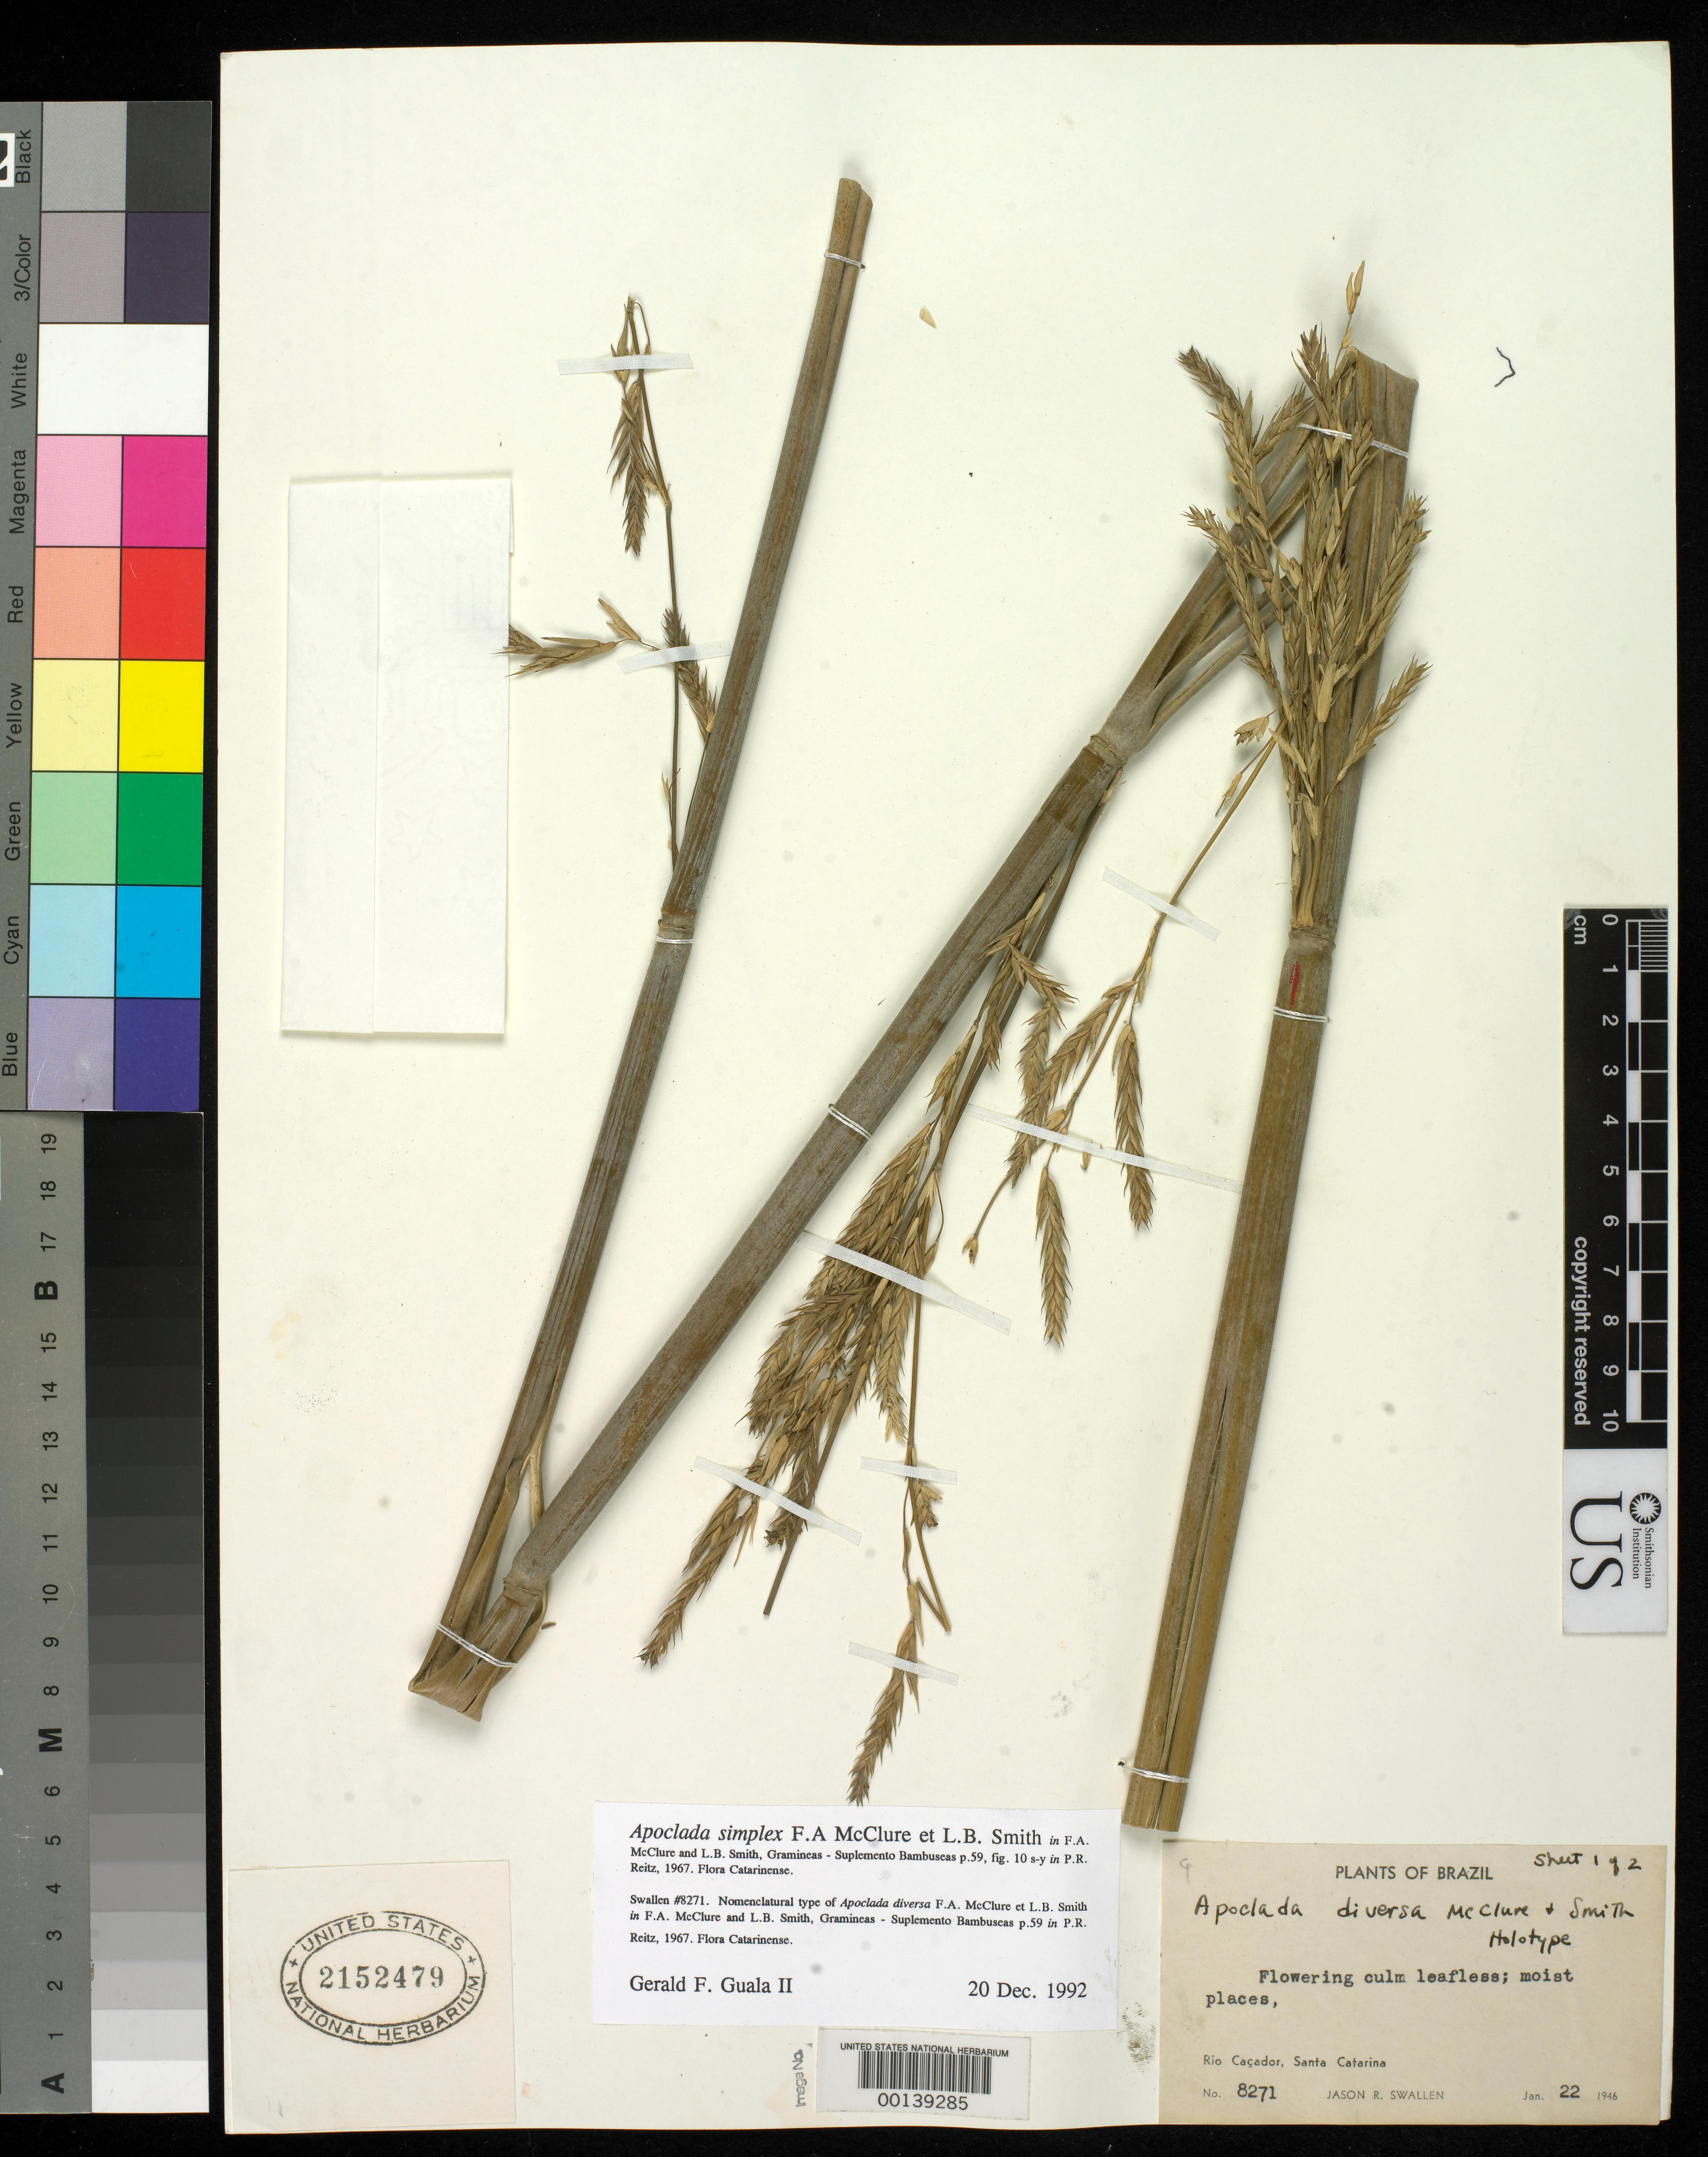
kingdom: Plantae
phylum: Tracheophyta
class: Liliopsida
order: Poales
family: Poaceae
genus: Apoclada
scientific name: Apoclada diversa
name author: McClure & L.B. Sm. in Reitz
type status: Type Collection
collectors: J. R. Swallen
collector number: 8271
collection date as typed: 22 Jan 1946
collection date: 1946-01-22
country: Brazil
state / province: Santa Catarina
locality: Cacador, Rio Cacador.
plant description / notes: Some confusion as to which specimen is holotype. US has 2 sheets with non-consecutive sheet numbers but annotated "sheet 1" (USNH 2152479) and "sheet 2" (USNH 2383418). Protologue explicitly cites 2383418 as holotype, but 2152479 is annotated as holotype.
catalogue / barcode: US 2152479